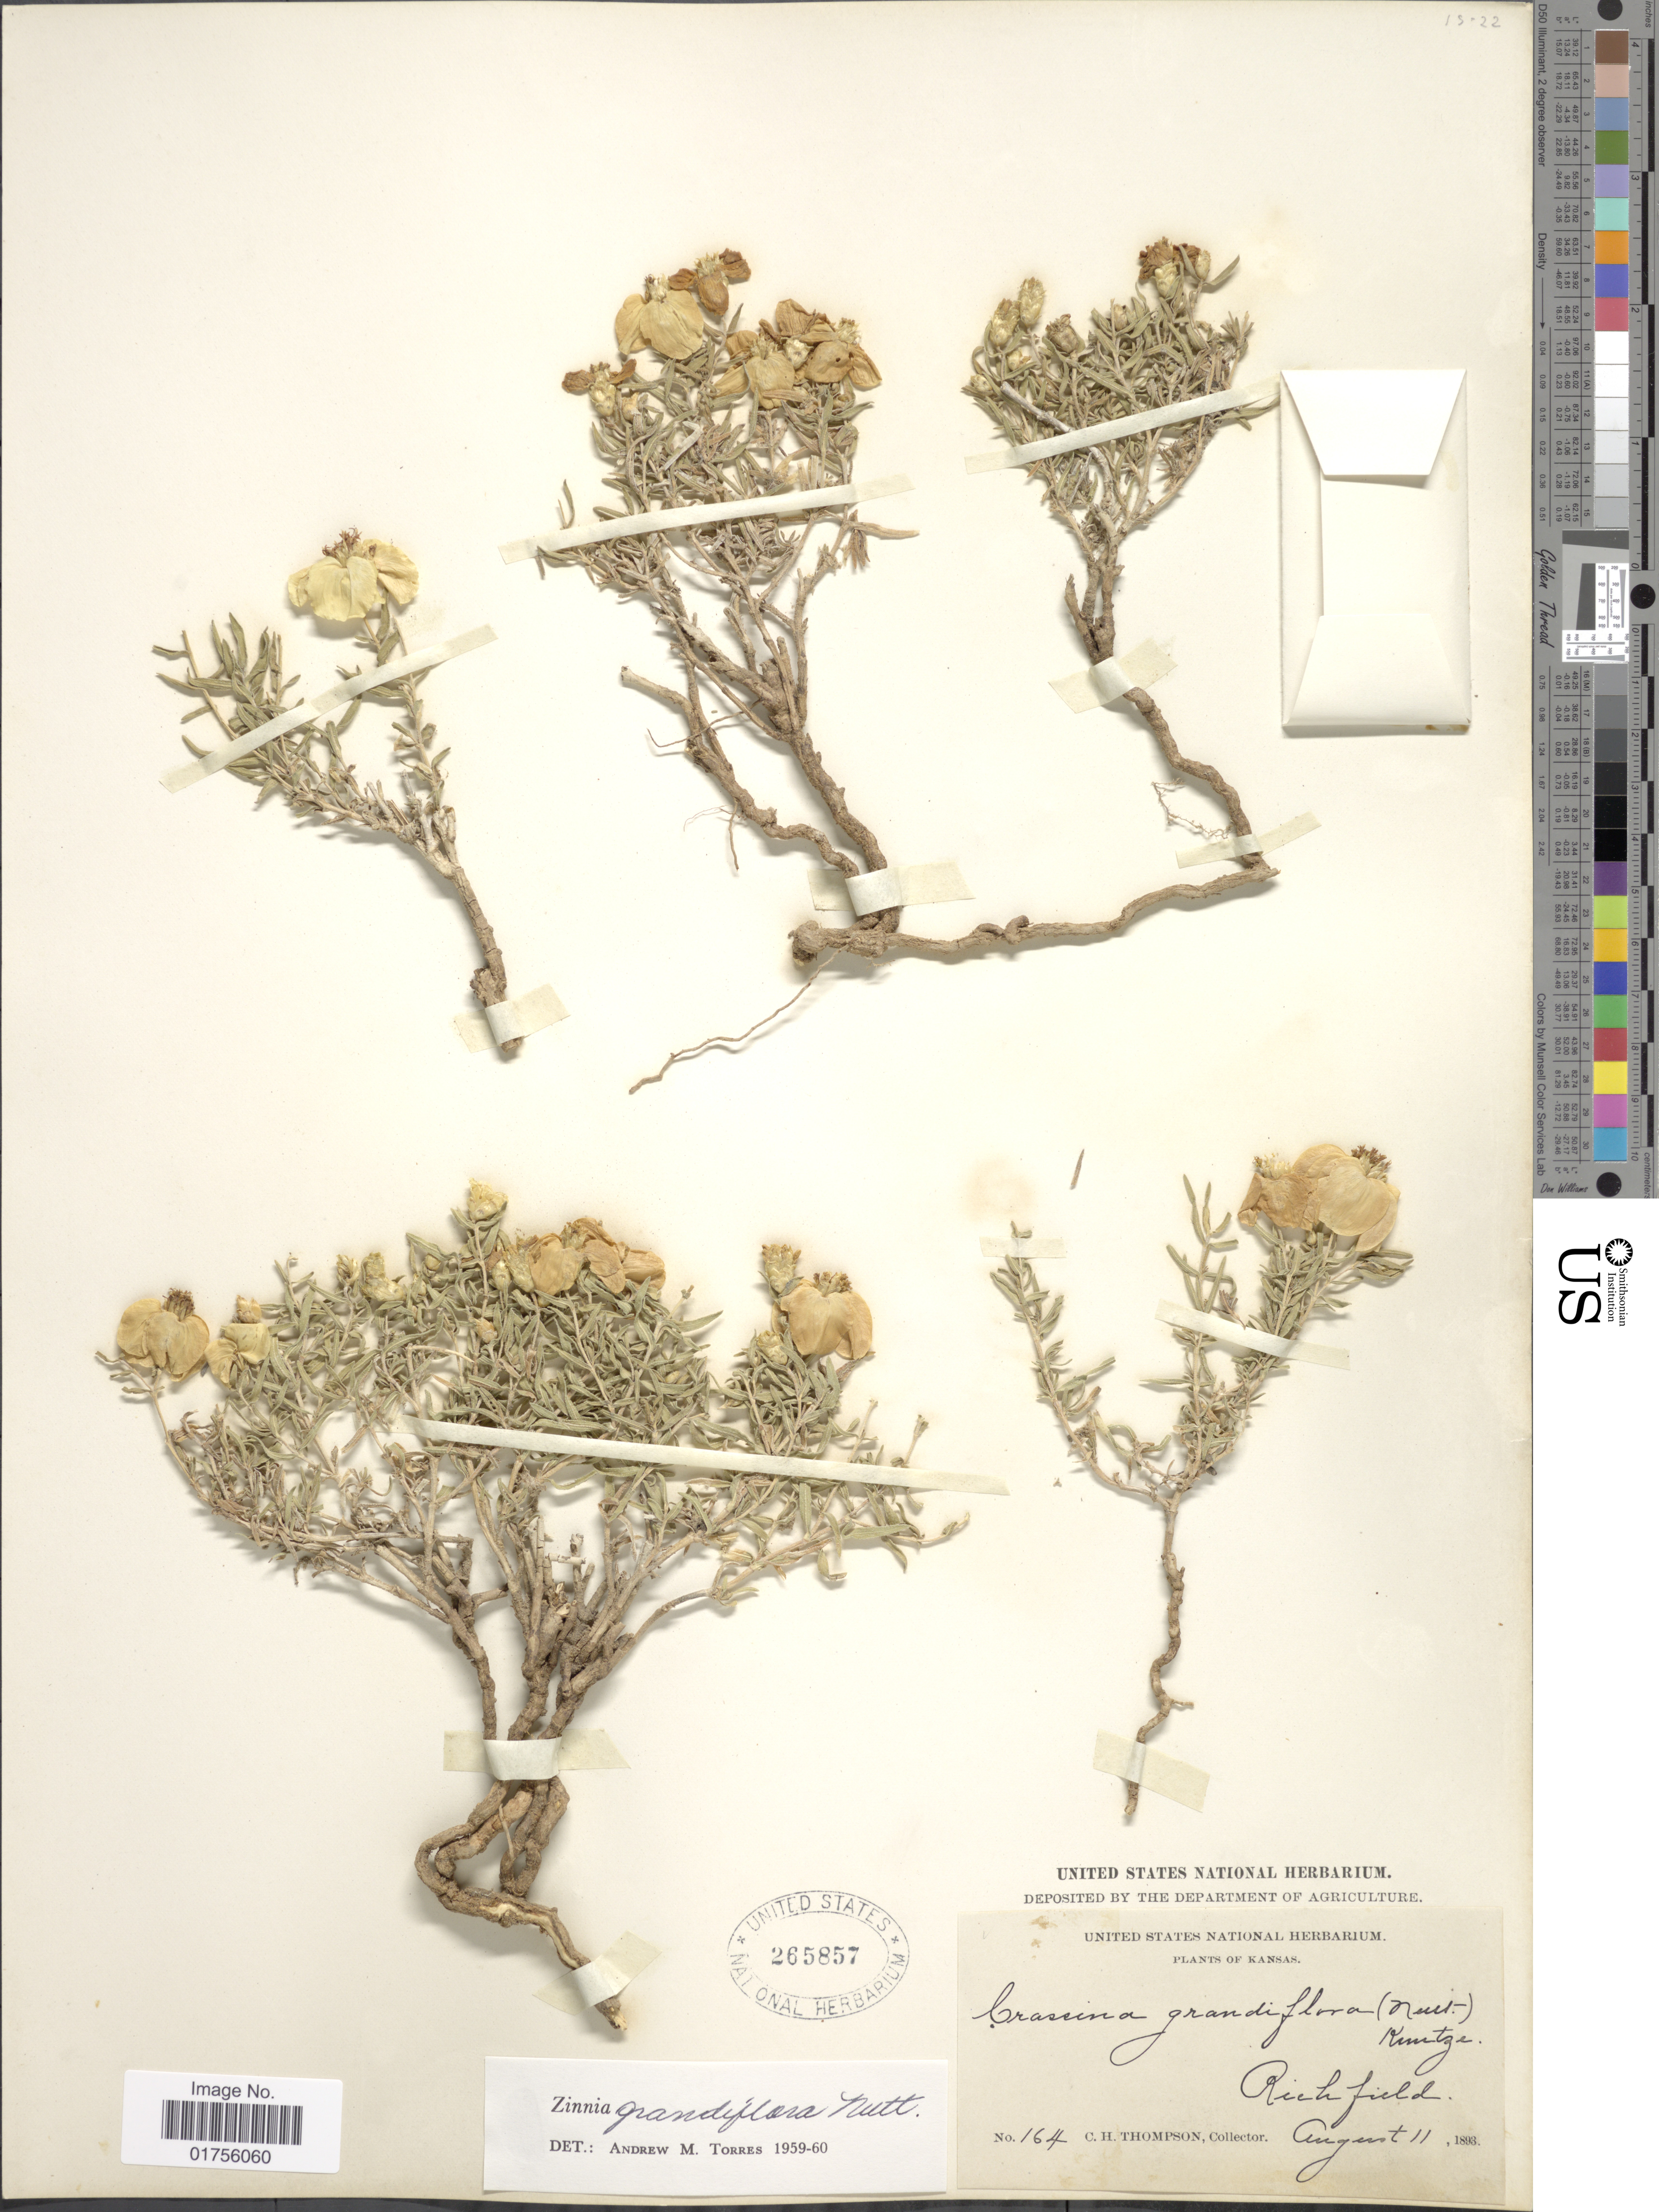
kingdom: Plantae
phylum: Tracheophyta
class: Magnoliopsida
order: Asterales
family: Asteraceae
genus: Zinnia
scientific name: Zinnia grandiflora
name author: Nutt.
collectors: C. H. Thompson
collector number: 164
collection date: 1893-08-11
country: United States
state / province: Kansas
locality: Rich field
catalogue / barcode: US 265857